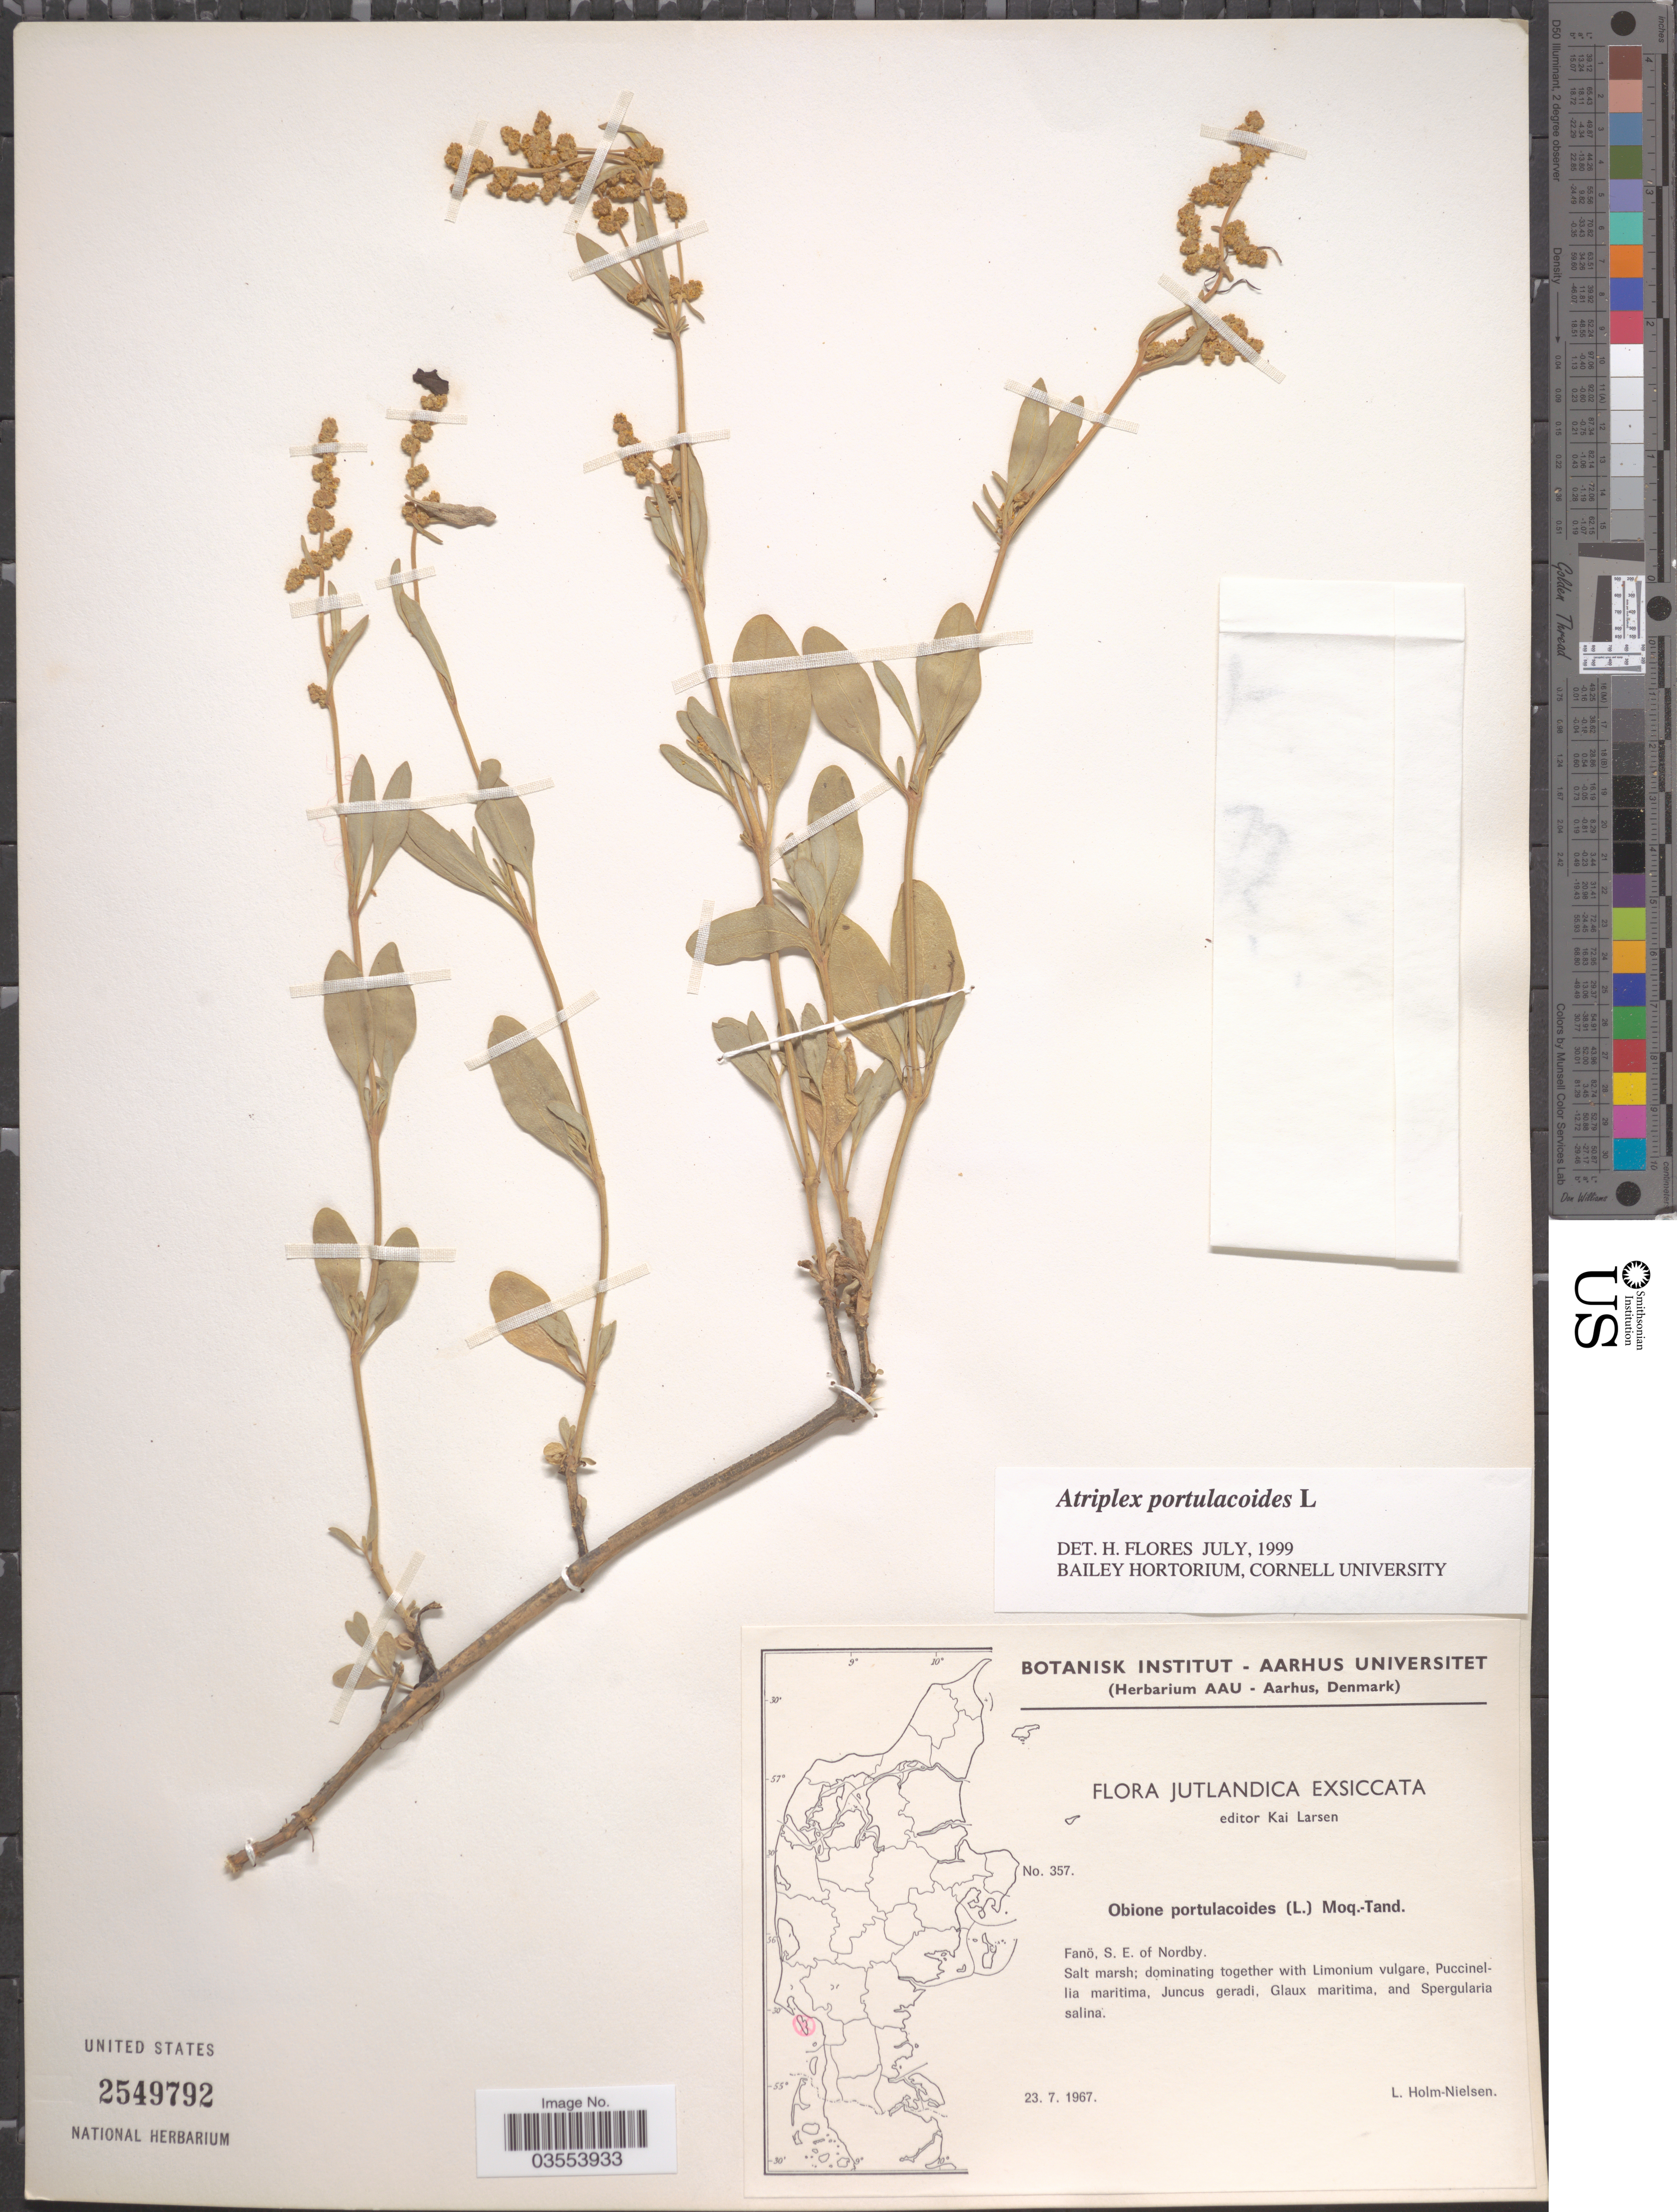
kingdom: Plantae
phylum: Tracheophyta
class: Magnoliopsida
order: Caryophyllales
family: Amaranthaceae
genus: Atriplex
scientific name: Atriplex portulacoides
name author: L.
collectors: L. B. Holm-Nielsen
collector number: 357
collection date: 1967-07-23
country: Denmark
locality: Jutlandica. Fanö, S. E. of Nordby.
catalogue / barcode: US 2549792